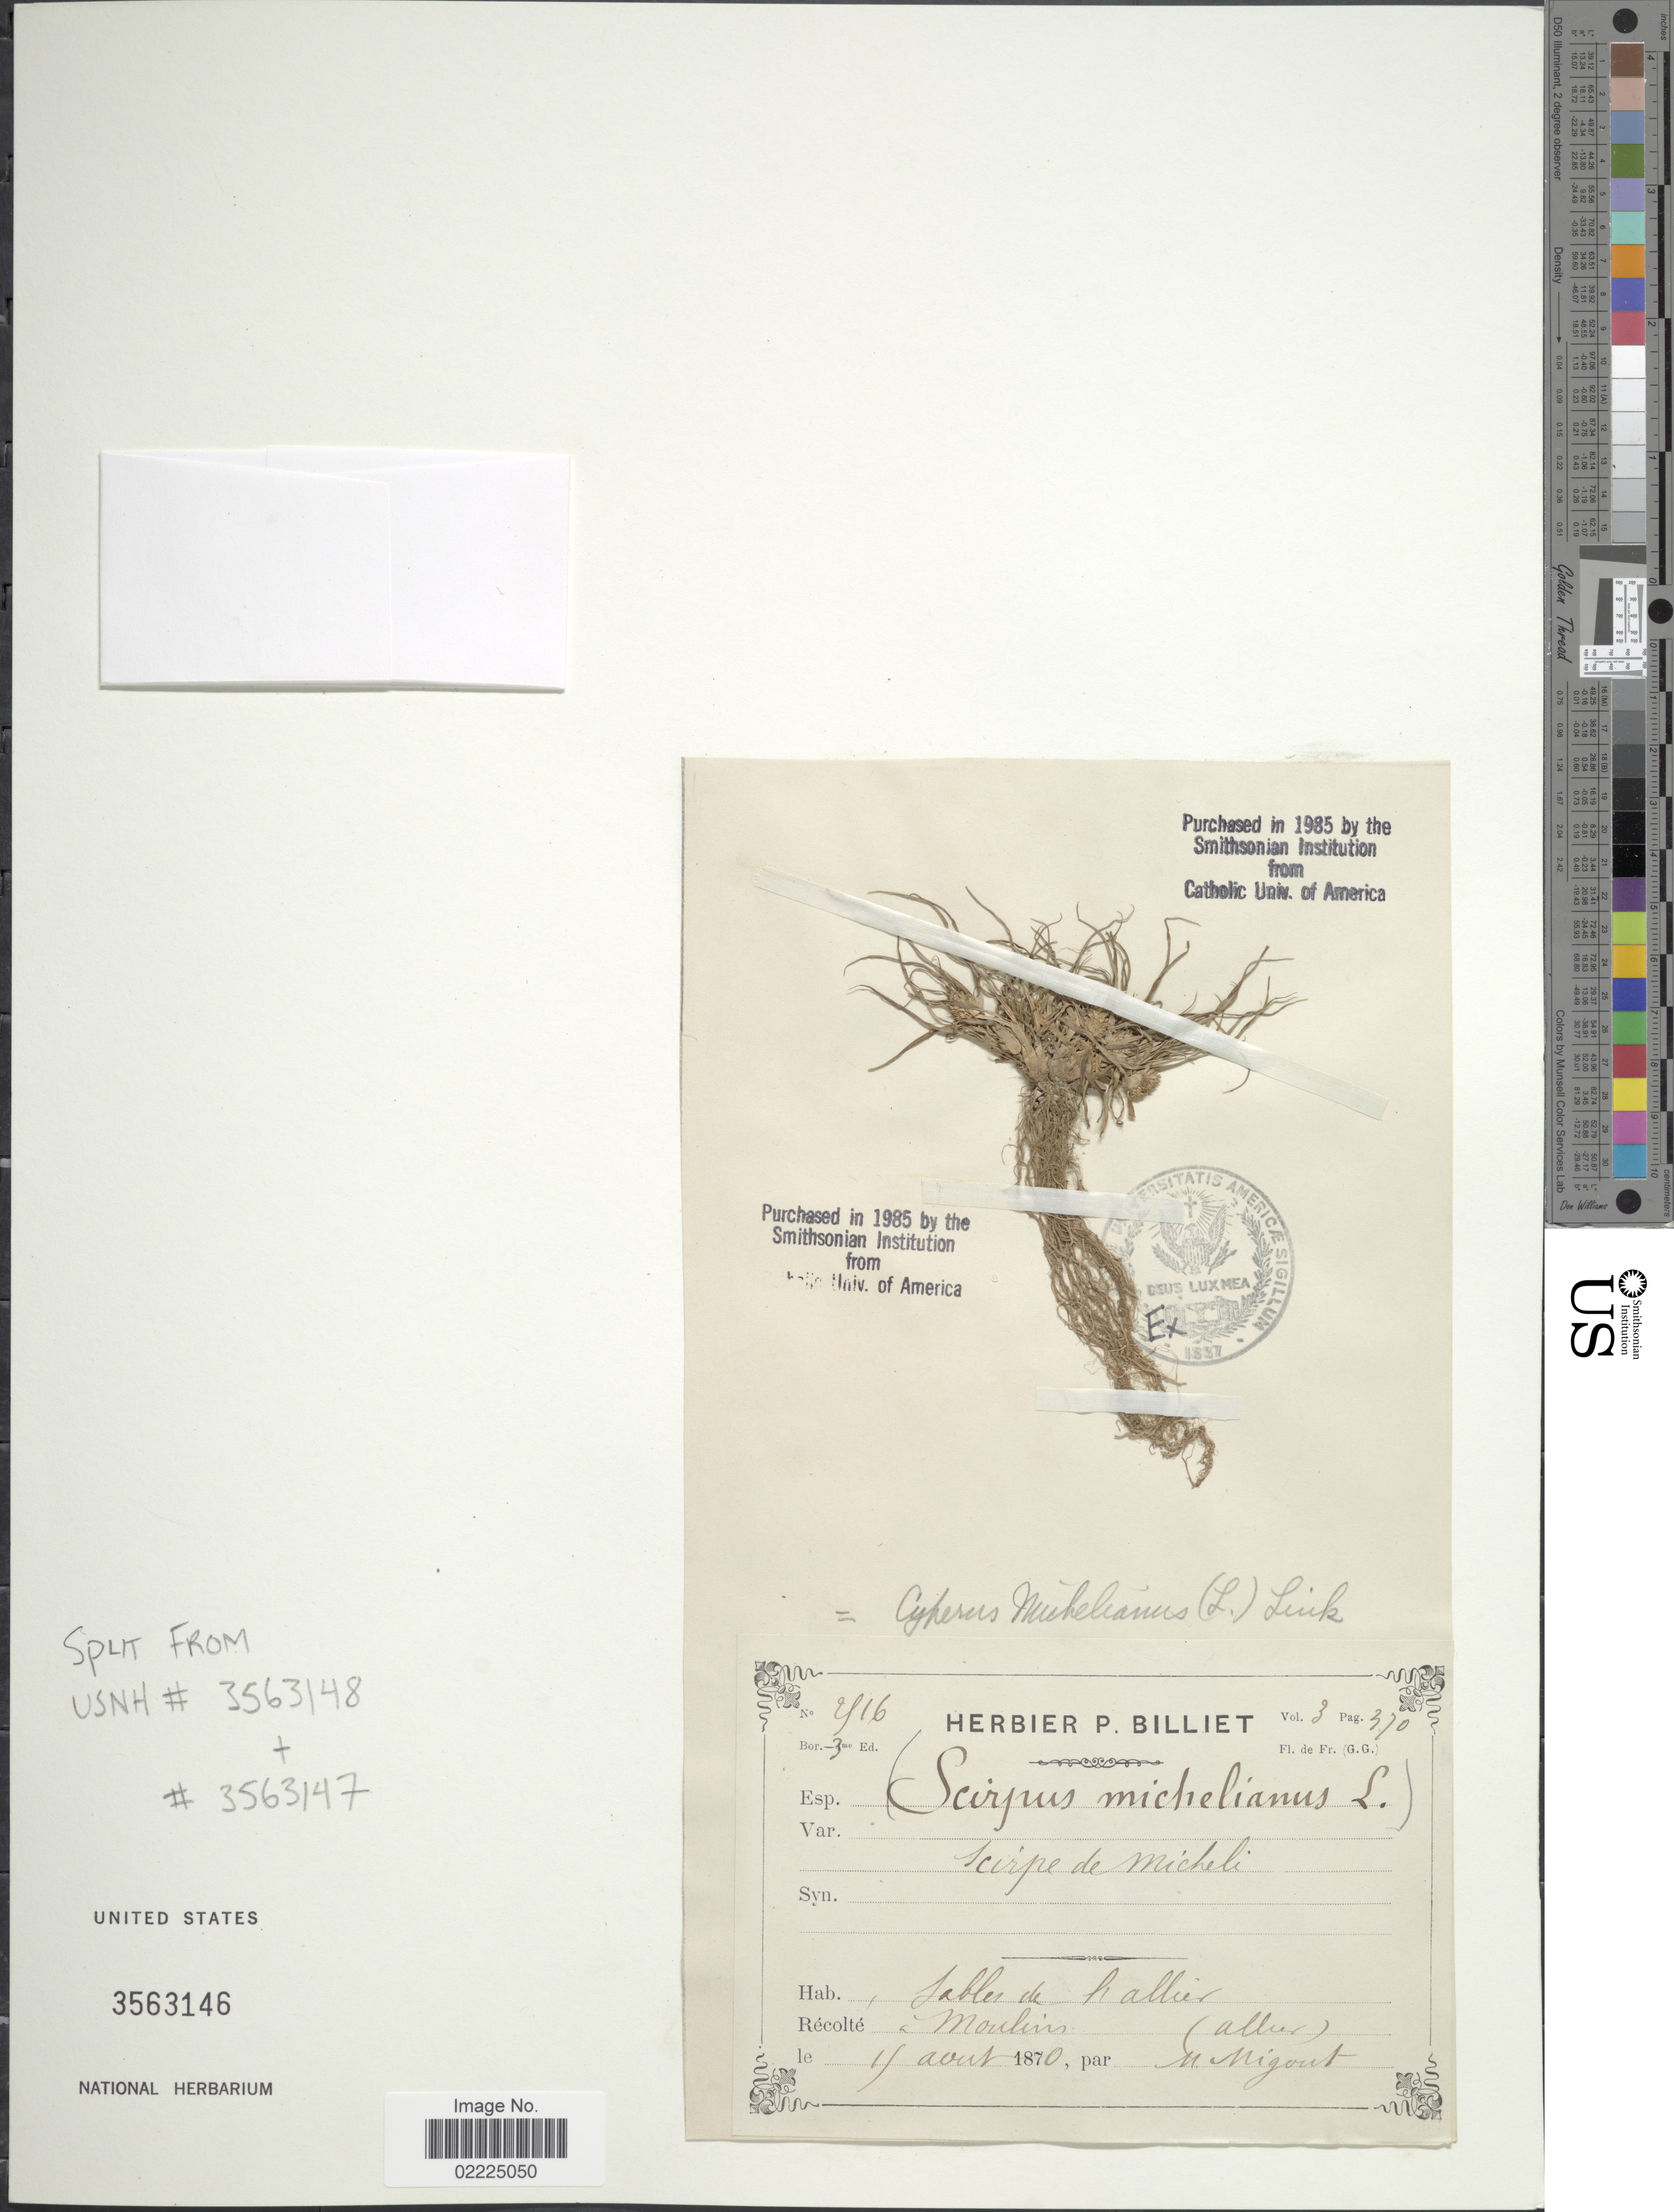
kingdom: Plantae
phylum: Tracheophyta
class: Liliopsida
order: Poales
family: Cyperaceae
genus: Cyperus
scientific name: Cyperus michelianus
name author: (L.) Delile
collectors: Ex Herb. P. Billiet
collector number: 2916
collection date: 1870-08-19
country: France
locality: Sables de hallier, Allier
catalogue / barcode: US 3563146